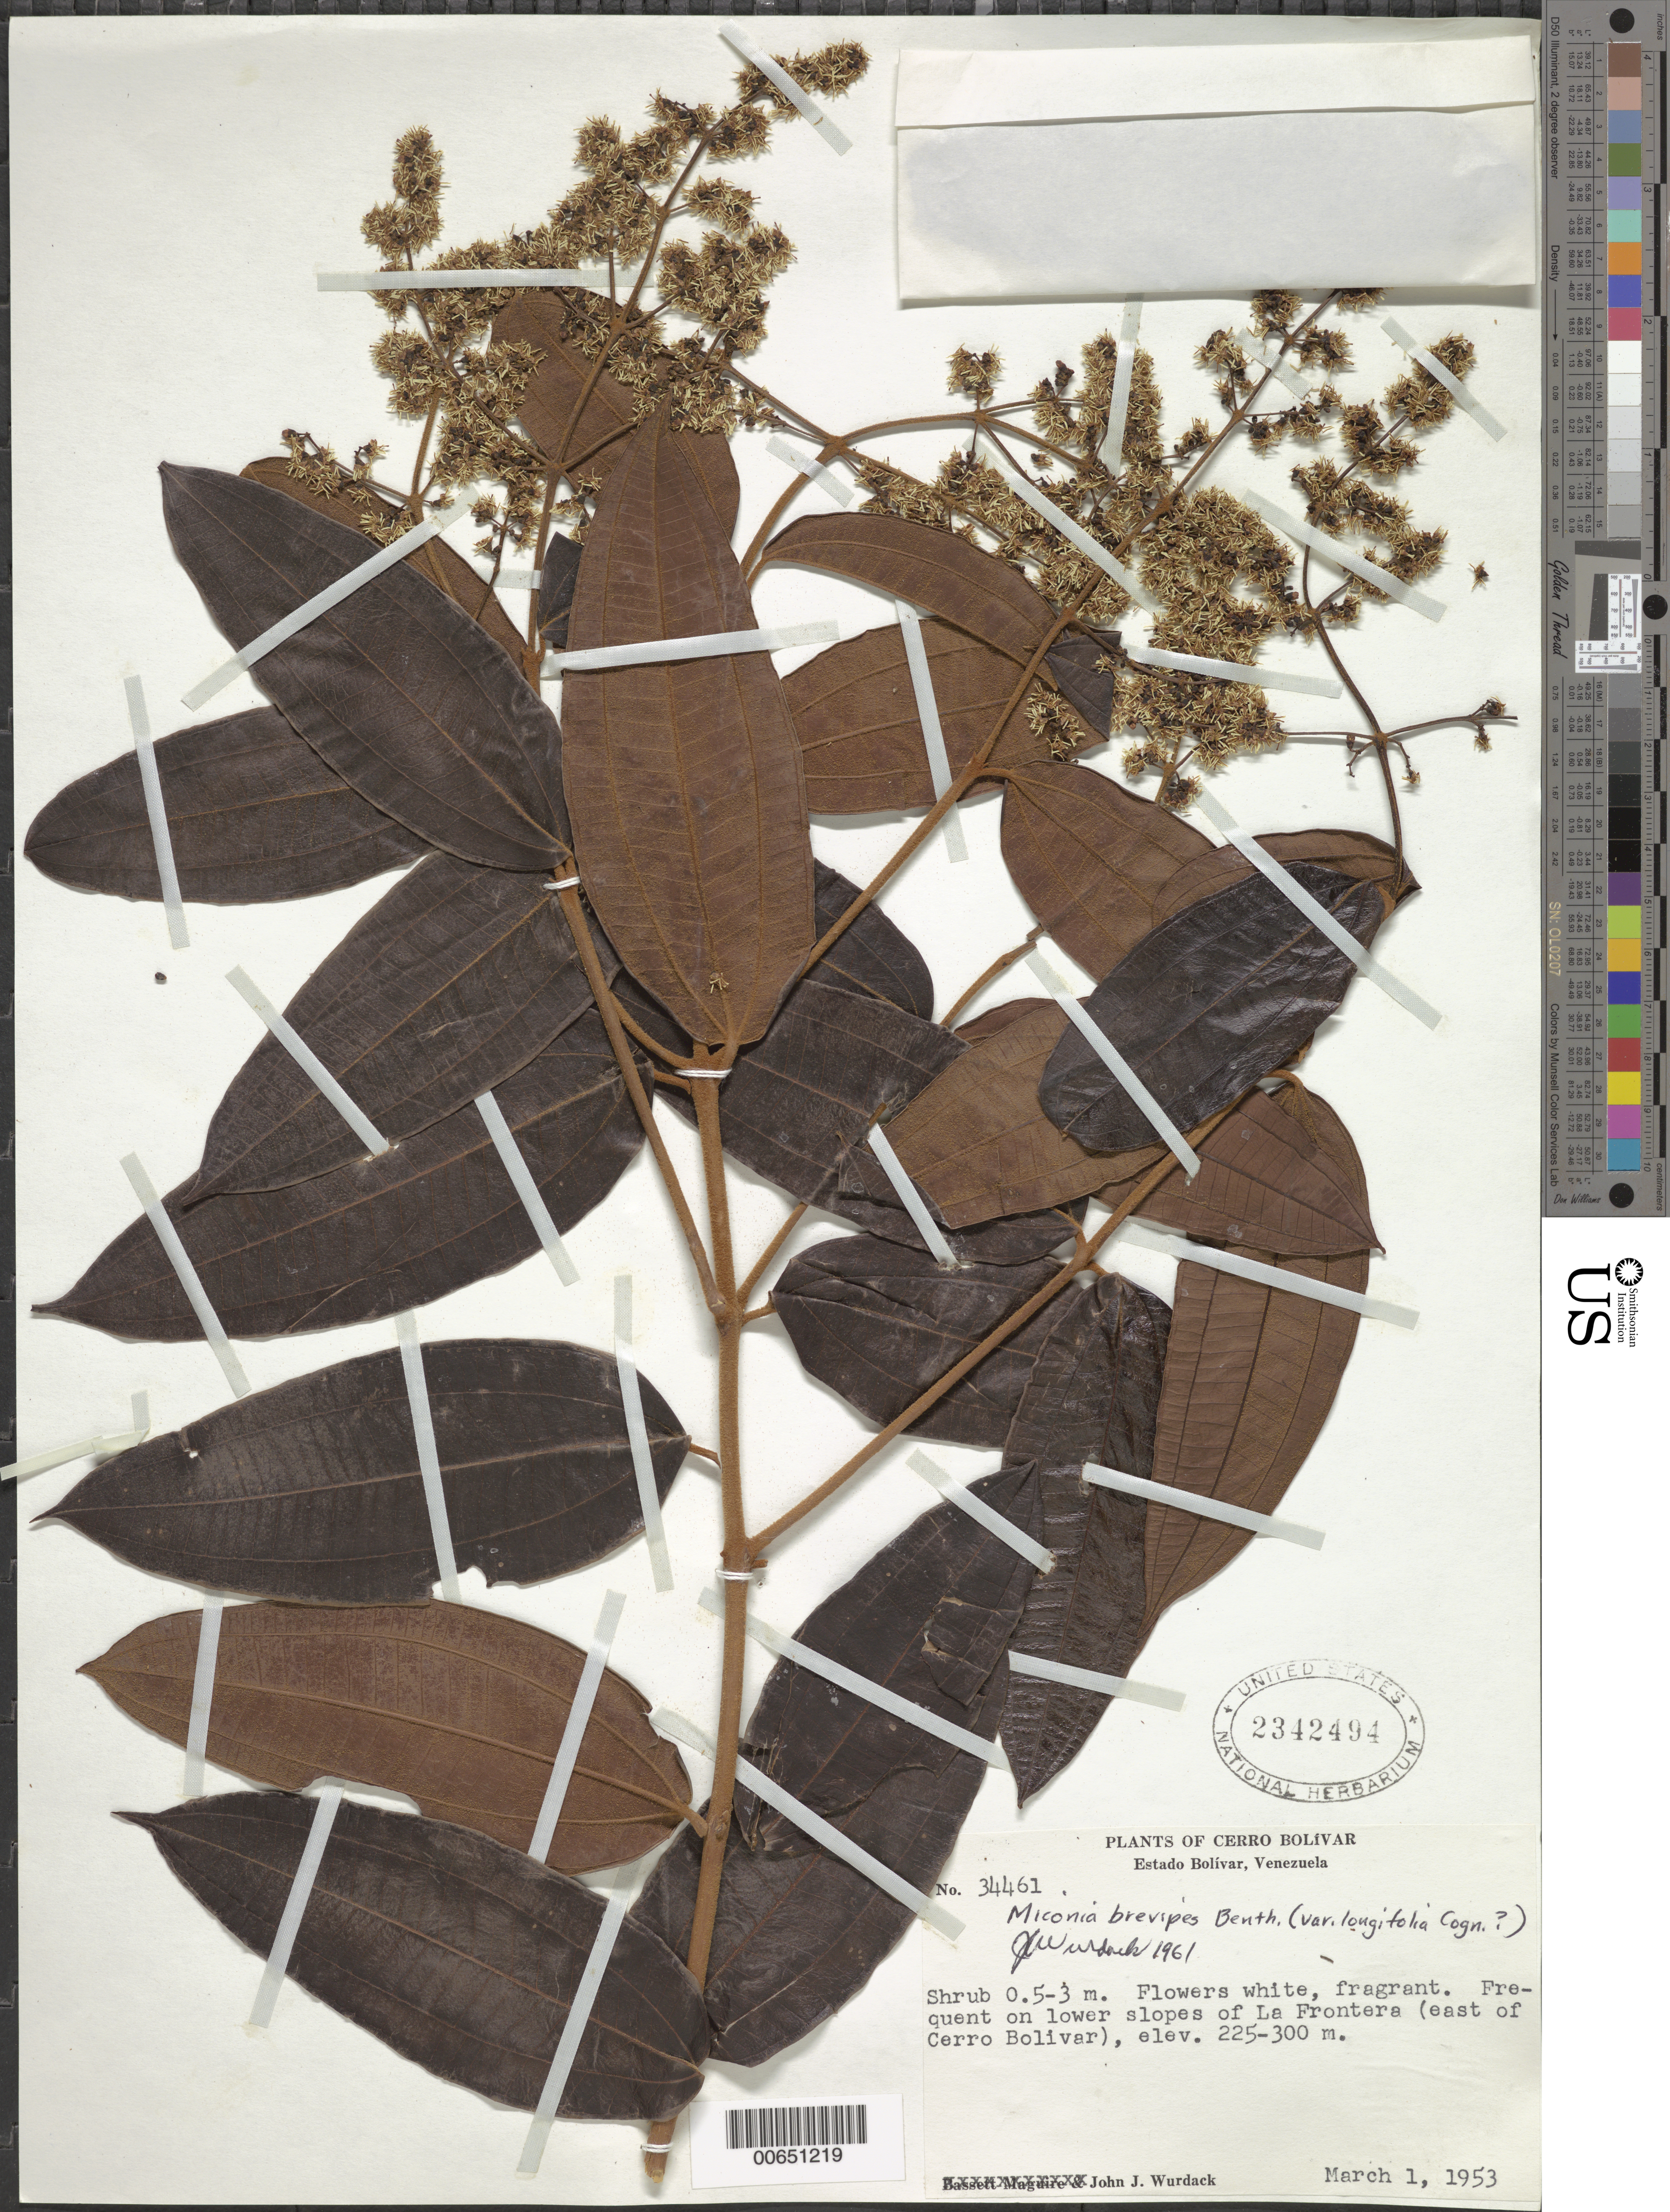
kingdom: Plantae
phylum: Tracheophyta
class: Magnoliopsida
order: Myrtales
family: Melastomataceae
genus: Miconia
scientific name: Miconia brevipes var. longifolia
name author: Cogn.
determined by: Wurdack, John J., (US), US (UNITED STATES)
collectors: J. J. Wurdack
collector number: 34461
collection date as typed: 1-Mar-53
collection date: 1953-03-01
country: Venezuela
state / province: Bolívar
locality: La Frontera (just E of Cerro Bolívar)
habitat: Lower slopes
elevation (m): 225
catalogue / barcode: US 2342494